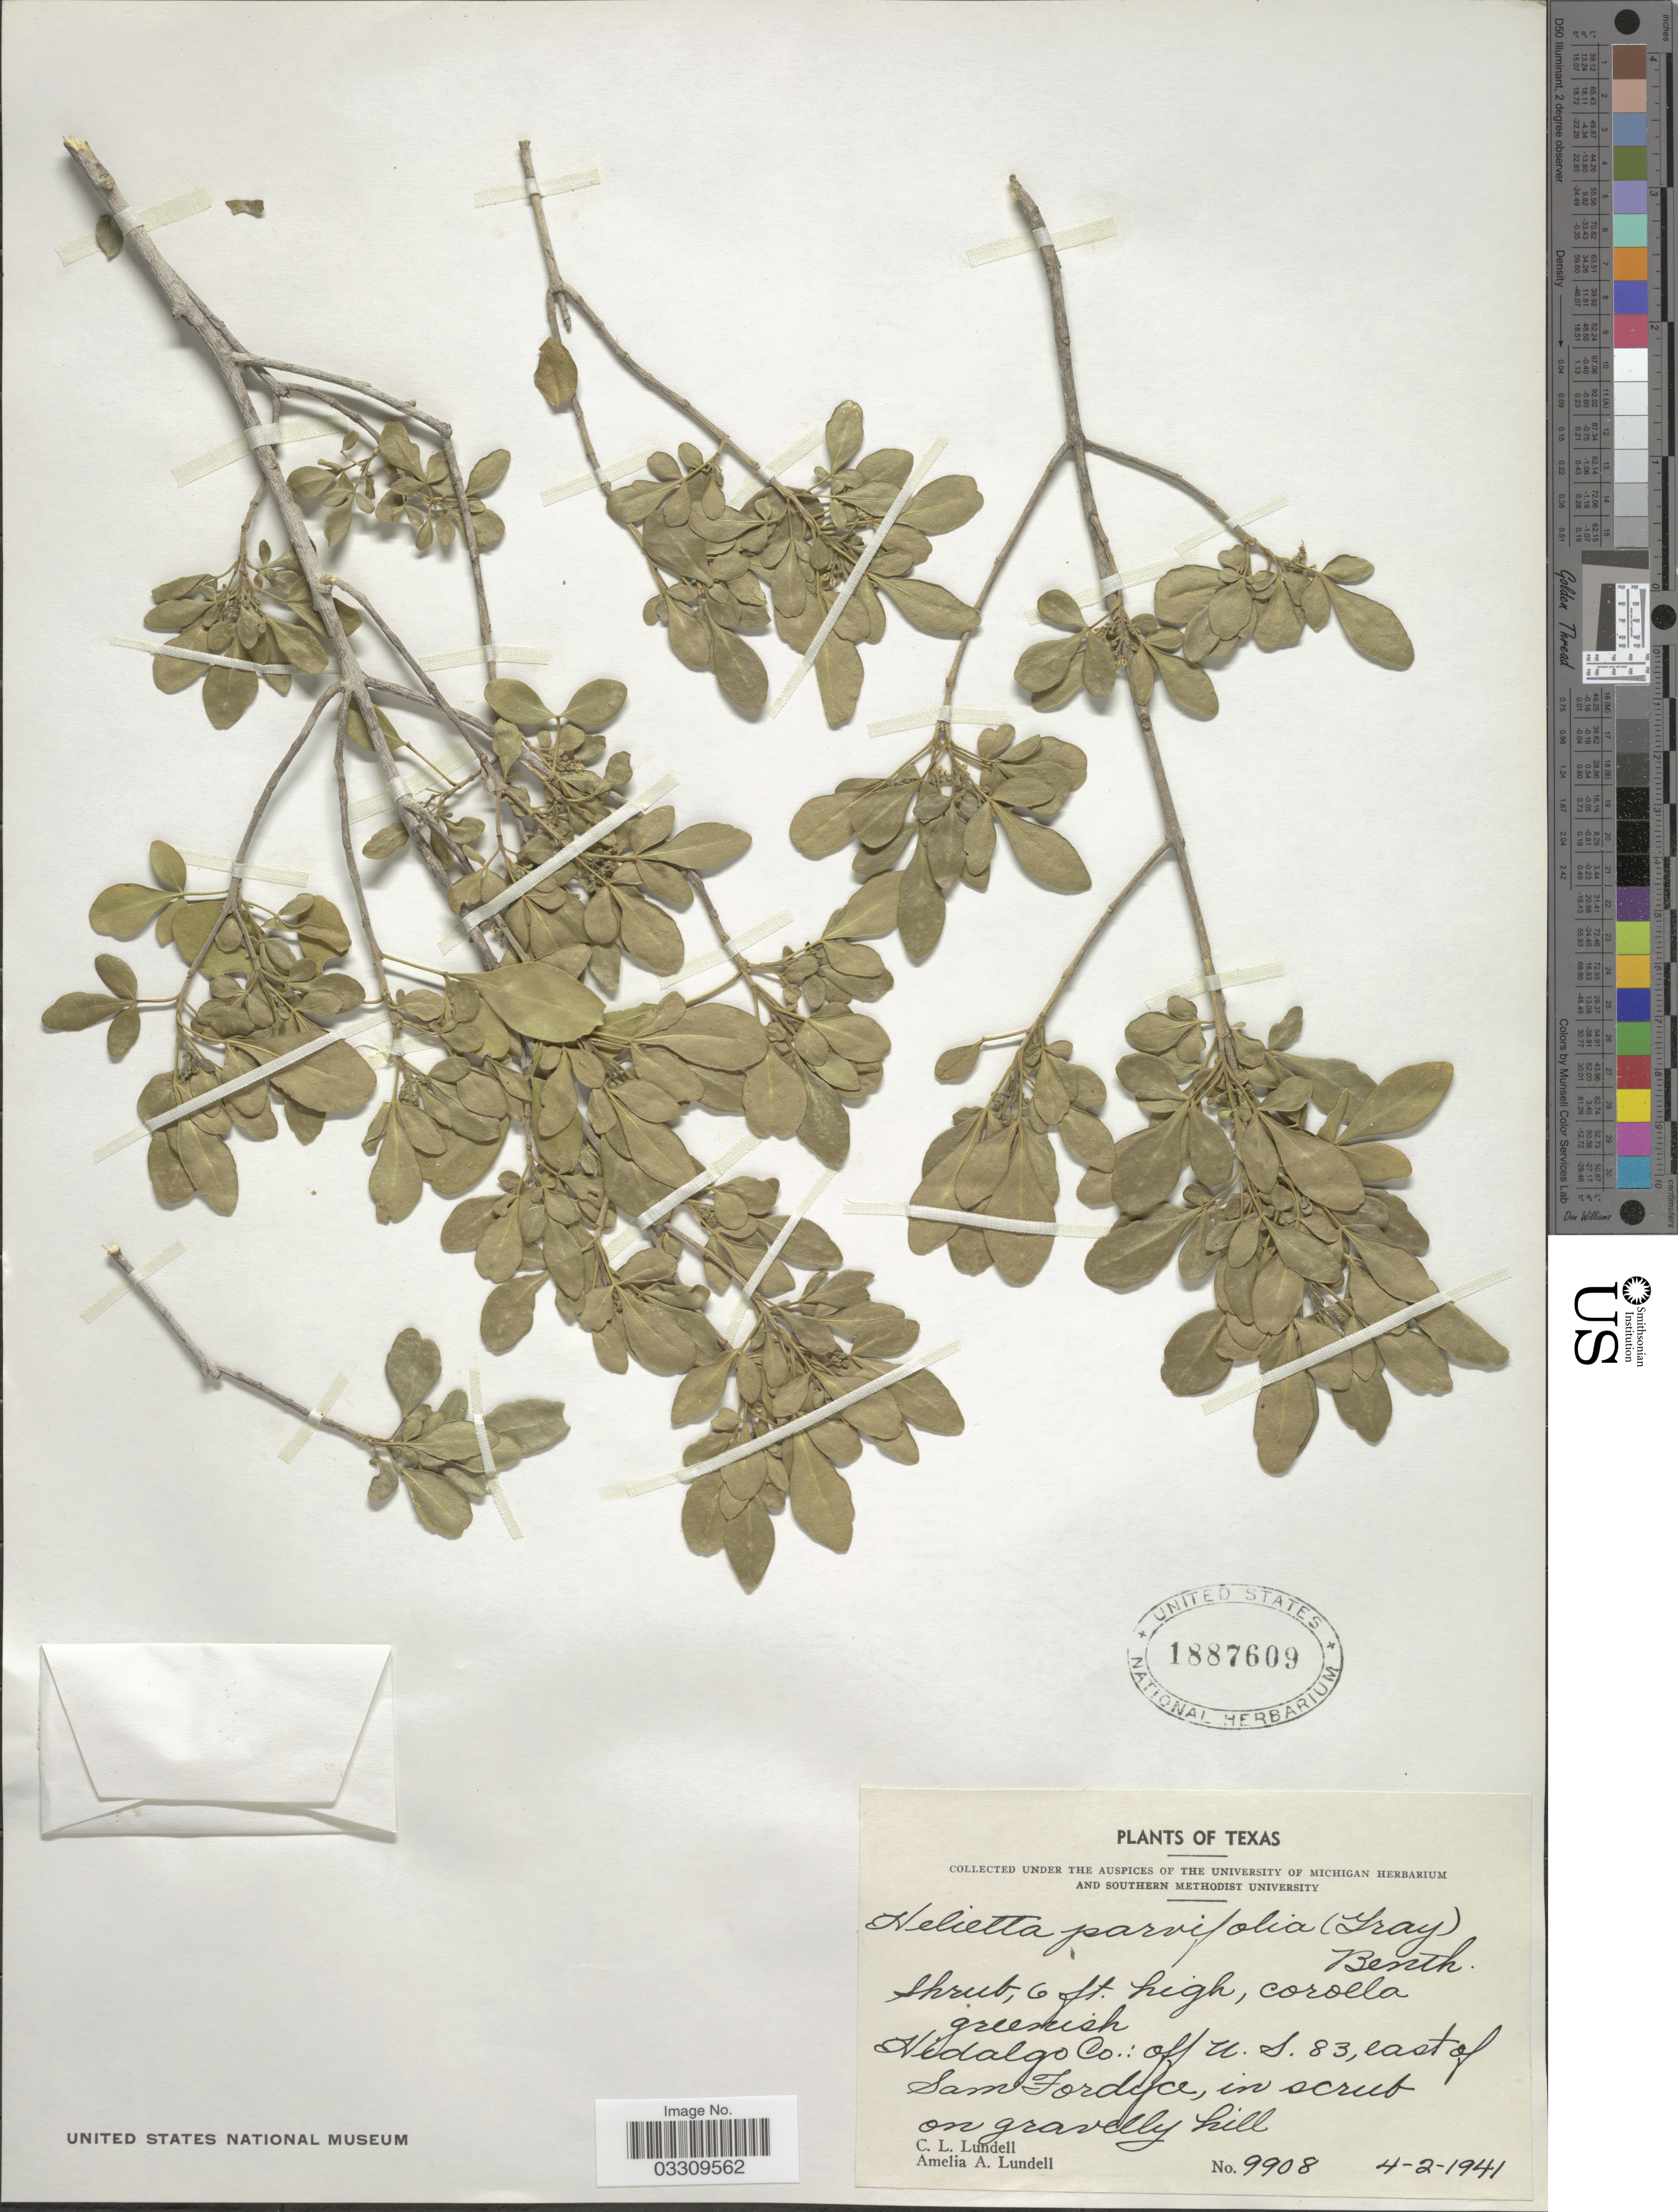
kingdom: Plantae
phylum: Tracheophyta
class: Magnoliopsida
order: Sapindales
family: Rutaceae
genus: Helietta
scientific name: Helietta parvifolia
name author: (A. Gray ex Hemsl.) Benth.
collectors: C. L. Lundell & A. A. Lundell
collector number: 9908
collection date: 1941-04-02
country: United States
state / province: Texas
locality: Hidalgo Co.: off U.S.83, east of Sam Fordyce.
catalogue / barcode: US 1887609